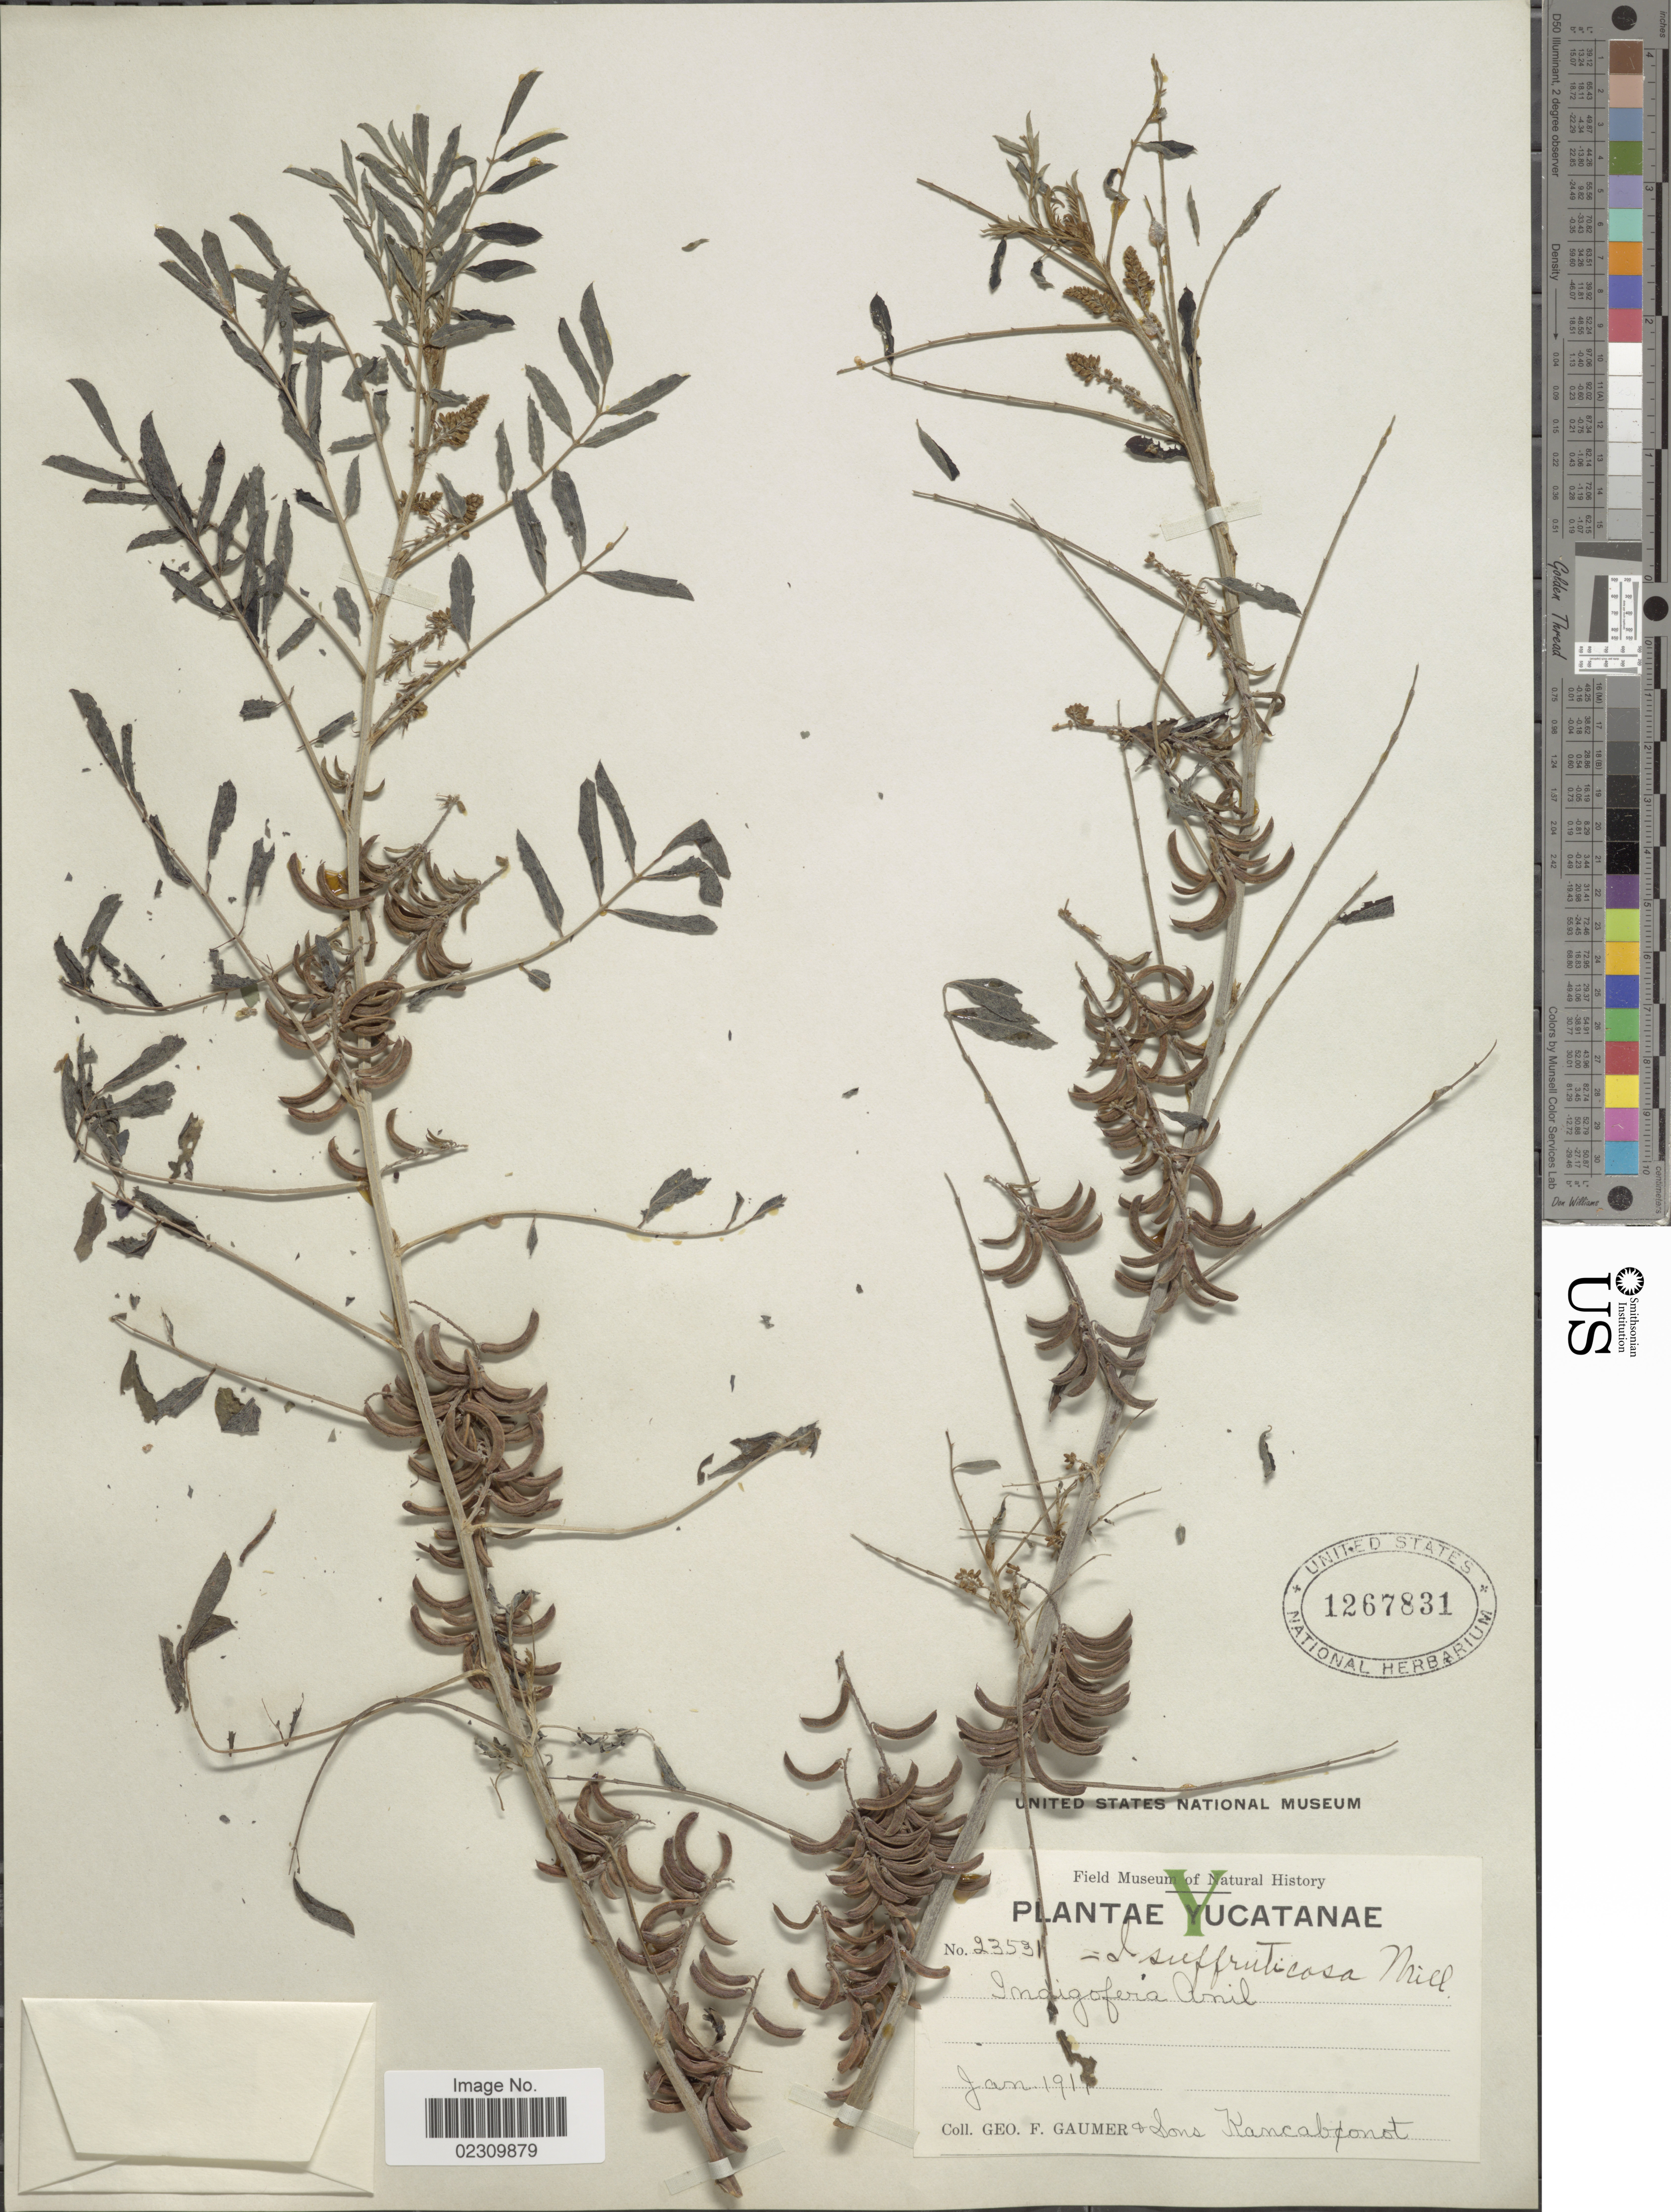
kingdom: Plantae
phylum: Tracheophyta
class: Magnoliopsida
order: Fabales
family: Fabaceae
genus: Indigofera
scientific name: Indigofera suffruticosa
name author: Mill.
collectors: G. F. Gaumer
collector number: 23531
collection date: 1911-01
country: Mexico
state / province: Yucatán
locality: Kancabonot [unsure placement]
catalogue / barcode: US 1267831